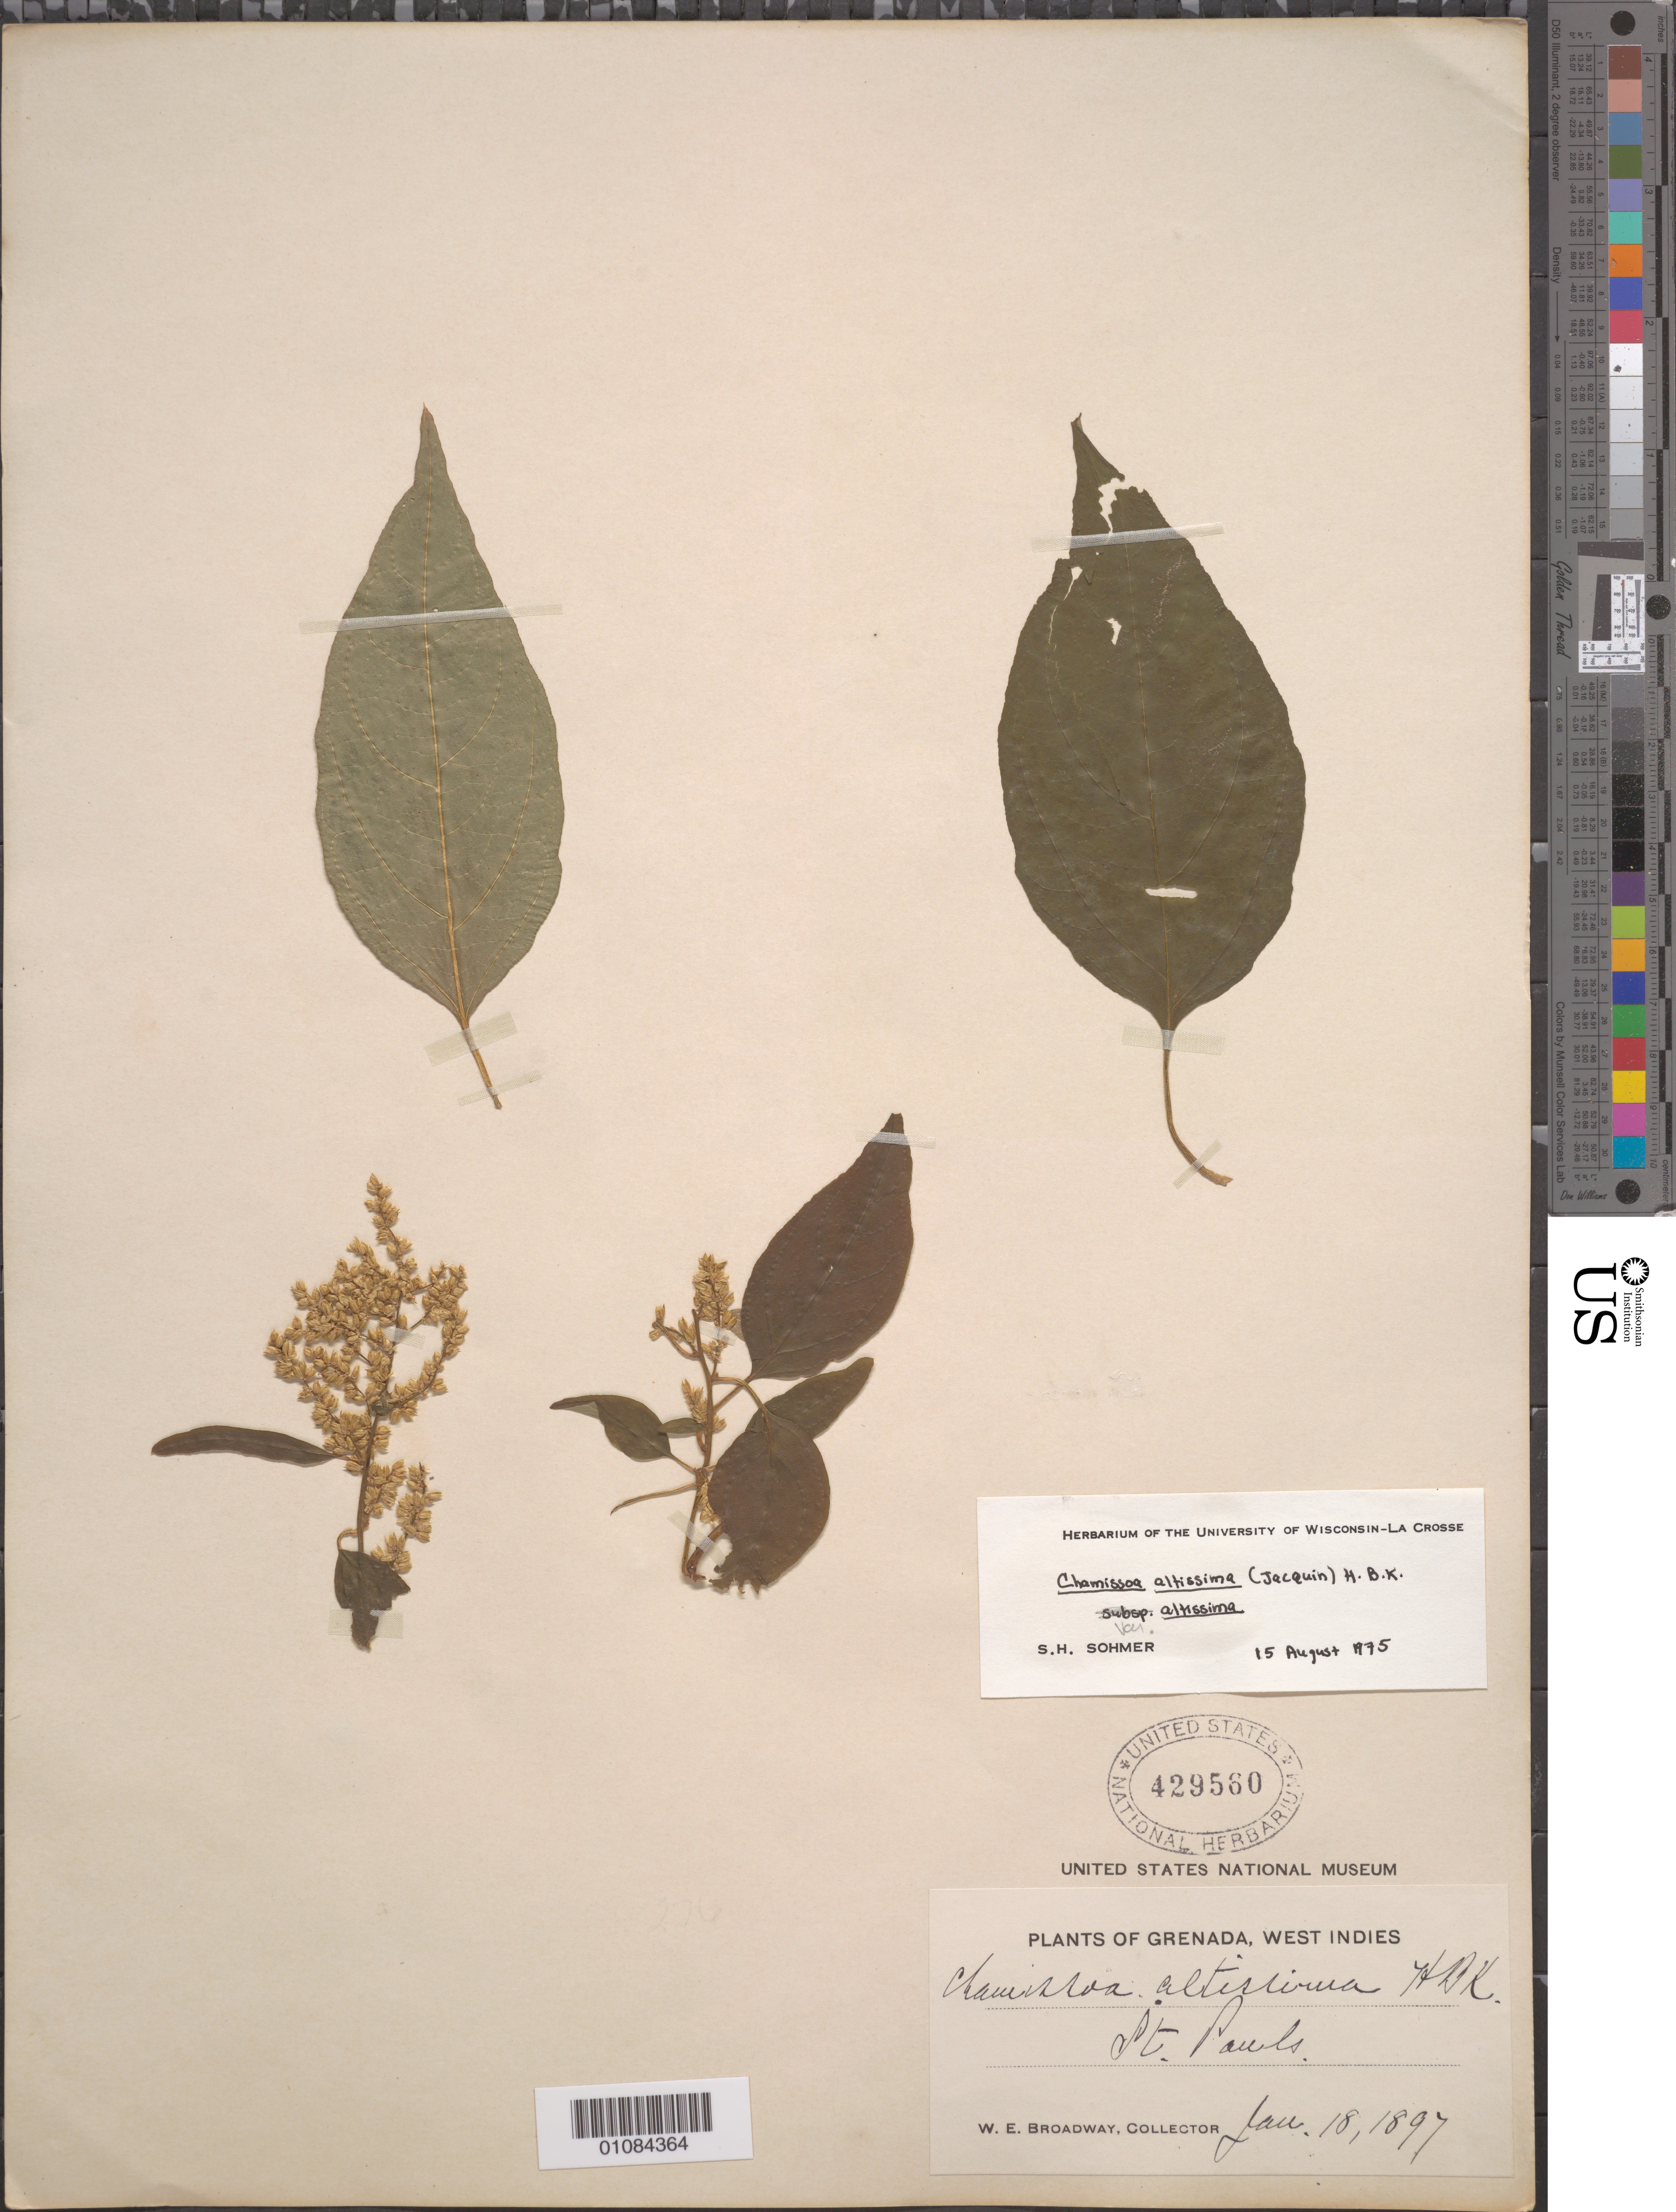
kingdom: Plantae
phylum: Tracheophyta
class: Magnoliopsida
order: Caryophyllales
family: Amaranthaceae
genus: Chamissoa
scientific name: Chamissoa altissima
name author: (Jacq.) Kunth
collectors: W. E. Broadway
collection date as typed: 18 Jan 1897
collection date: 1897-01-18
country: Grenada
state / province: Saint George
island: Grenada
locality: St. Pauls.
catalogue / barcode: US 429560